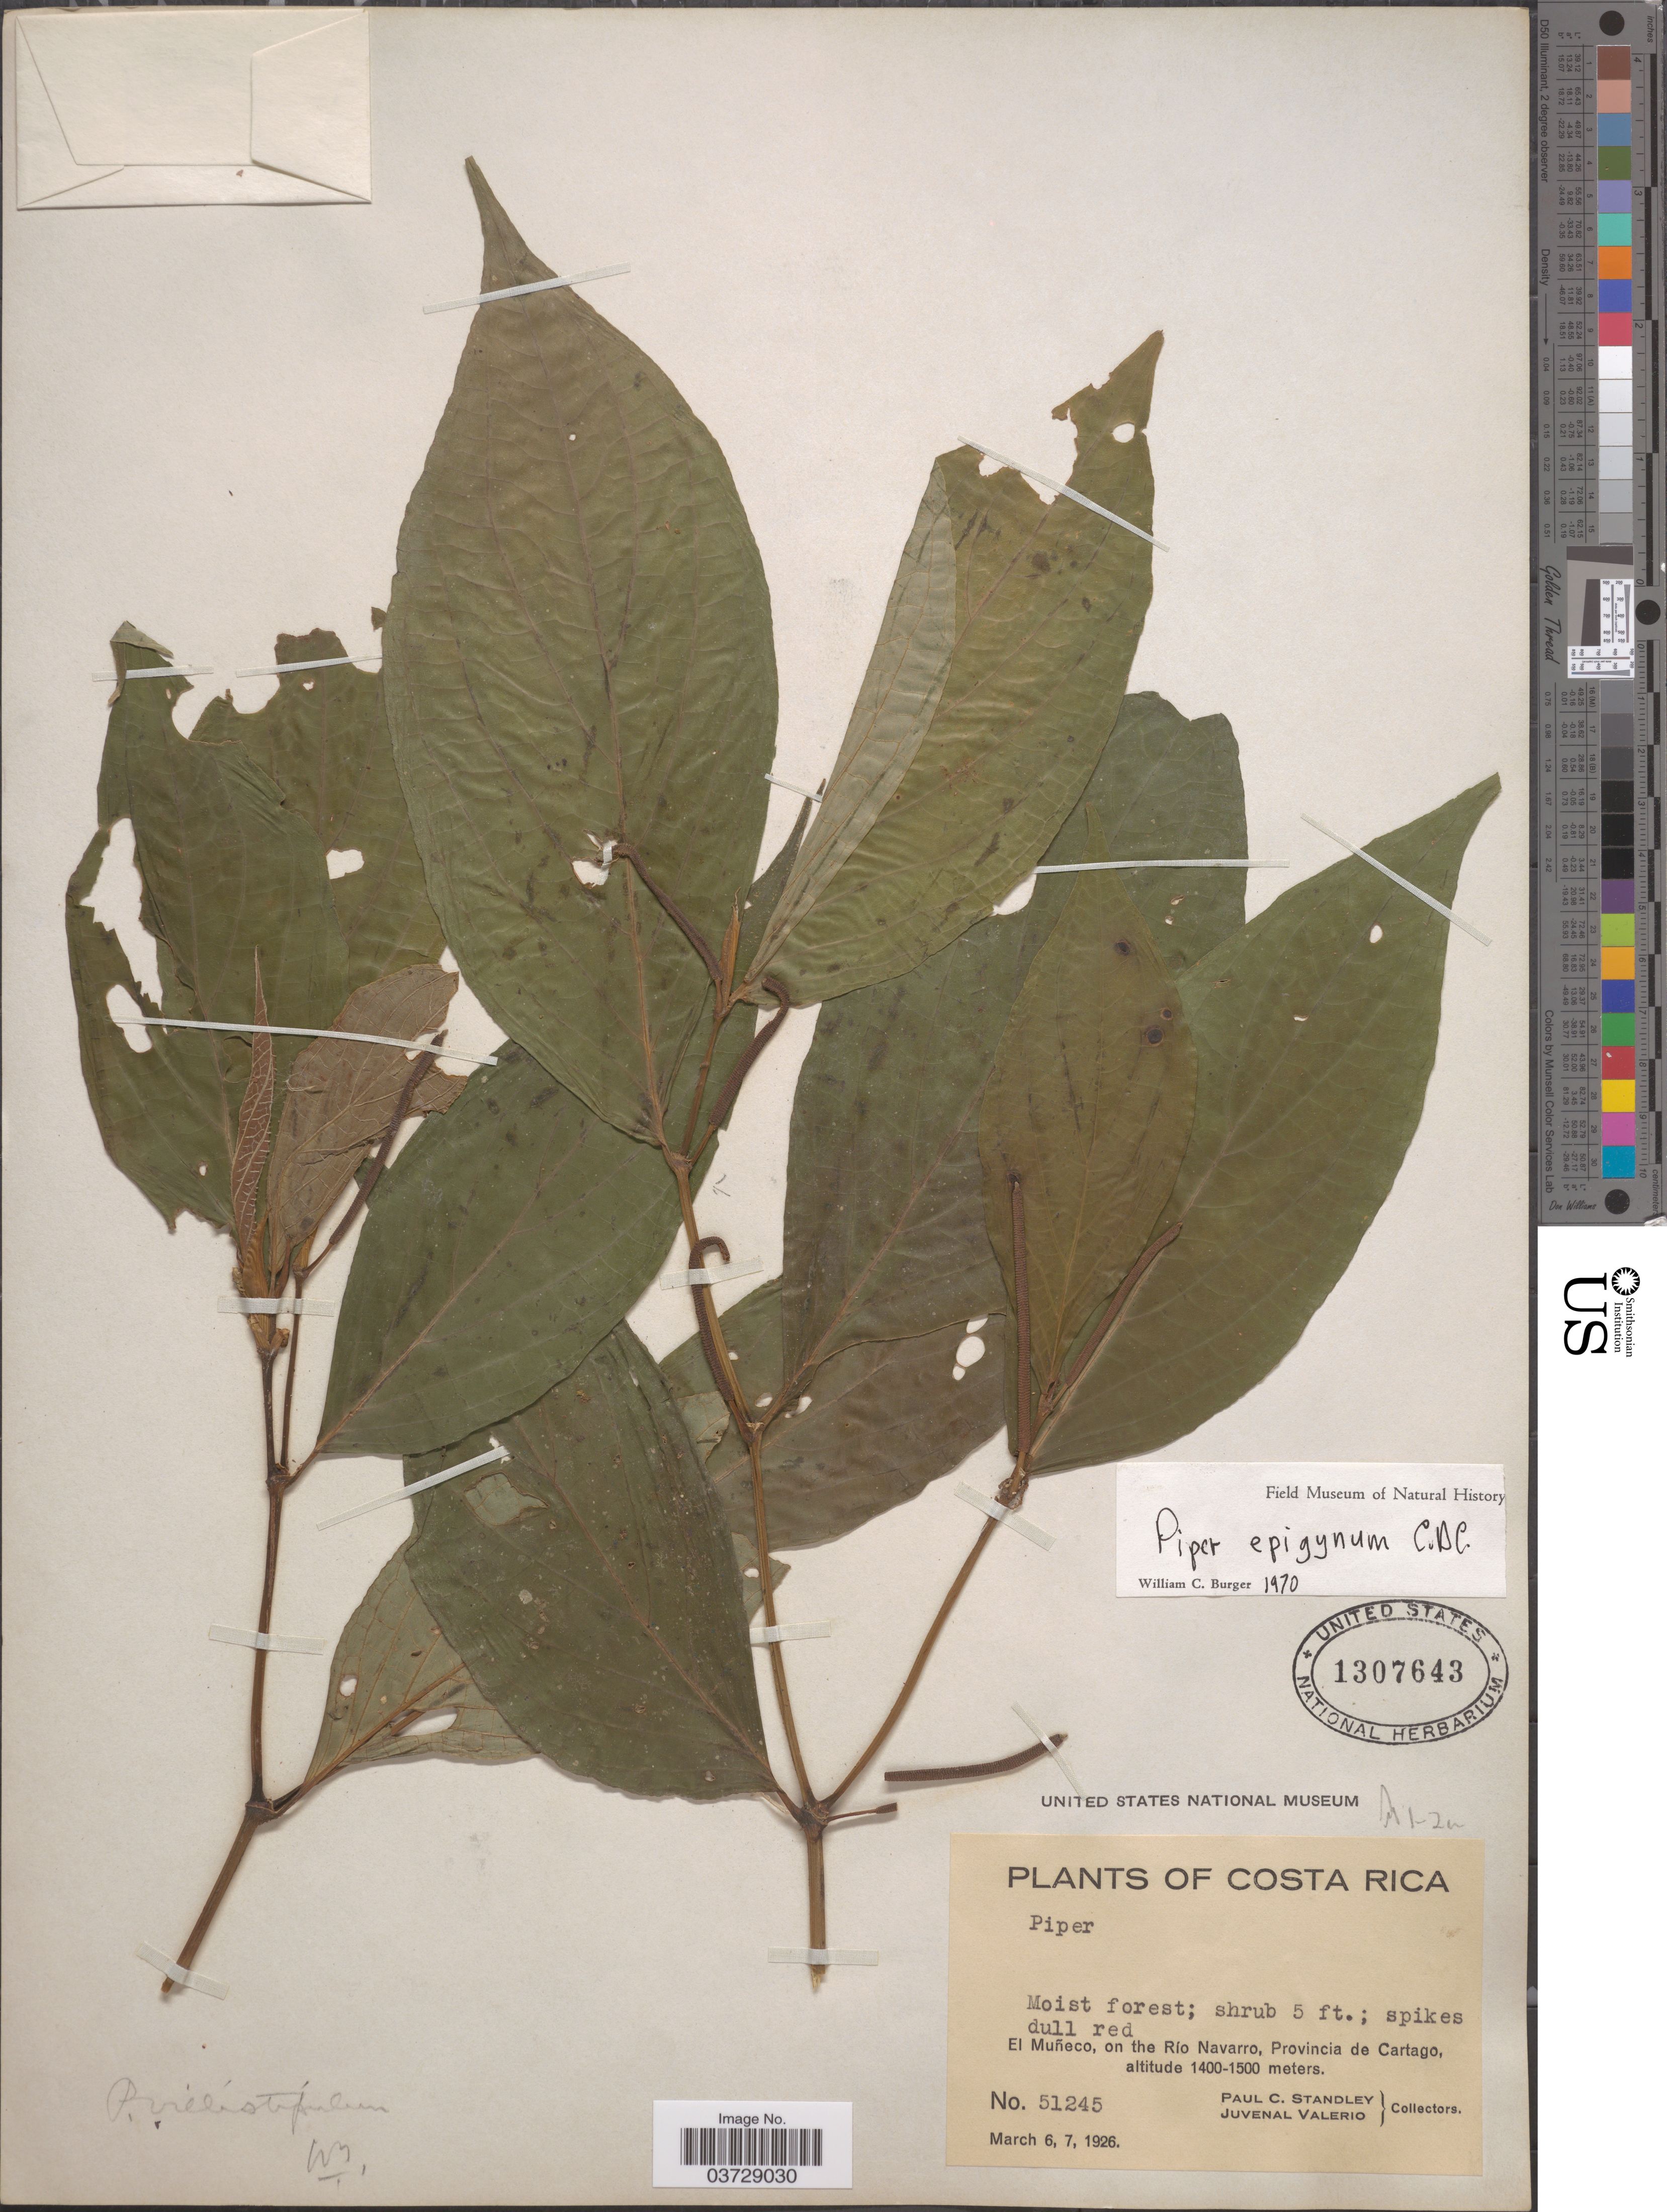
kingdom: Plantae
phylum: Tracheophyta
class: Magnoliopsida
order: Piperales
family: Piperaceae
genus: Piper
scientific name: Piper epigynium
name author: C. DC.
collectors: P. C. Standley & J. Valerio R.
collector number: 51245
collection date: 1926-03-06/1926-03-07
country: Costa Rica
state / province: Cartago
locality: El Muñeco, on the Río Navarro.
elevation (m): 1400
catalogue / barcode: US 1307643